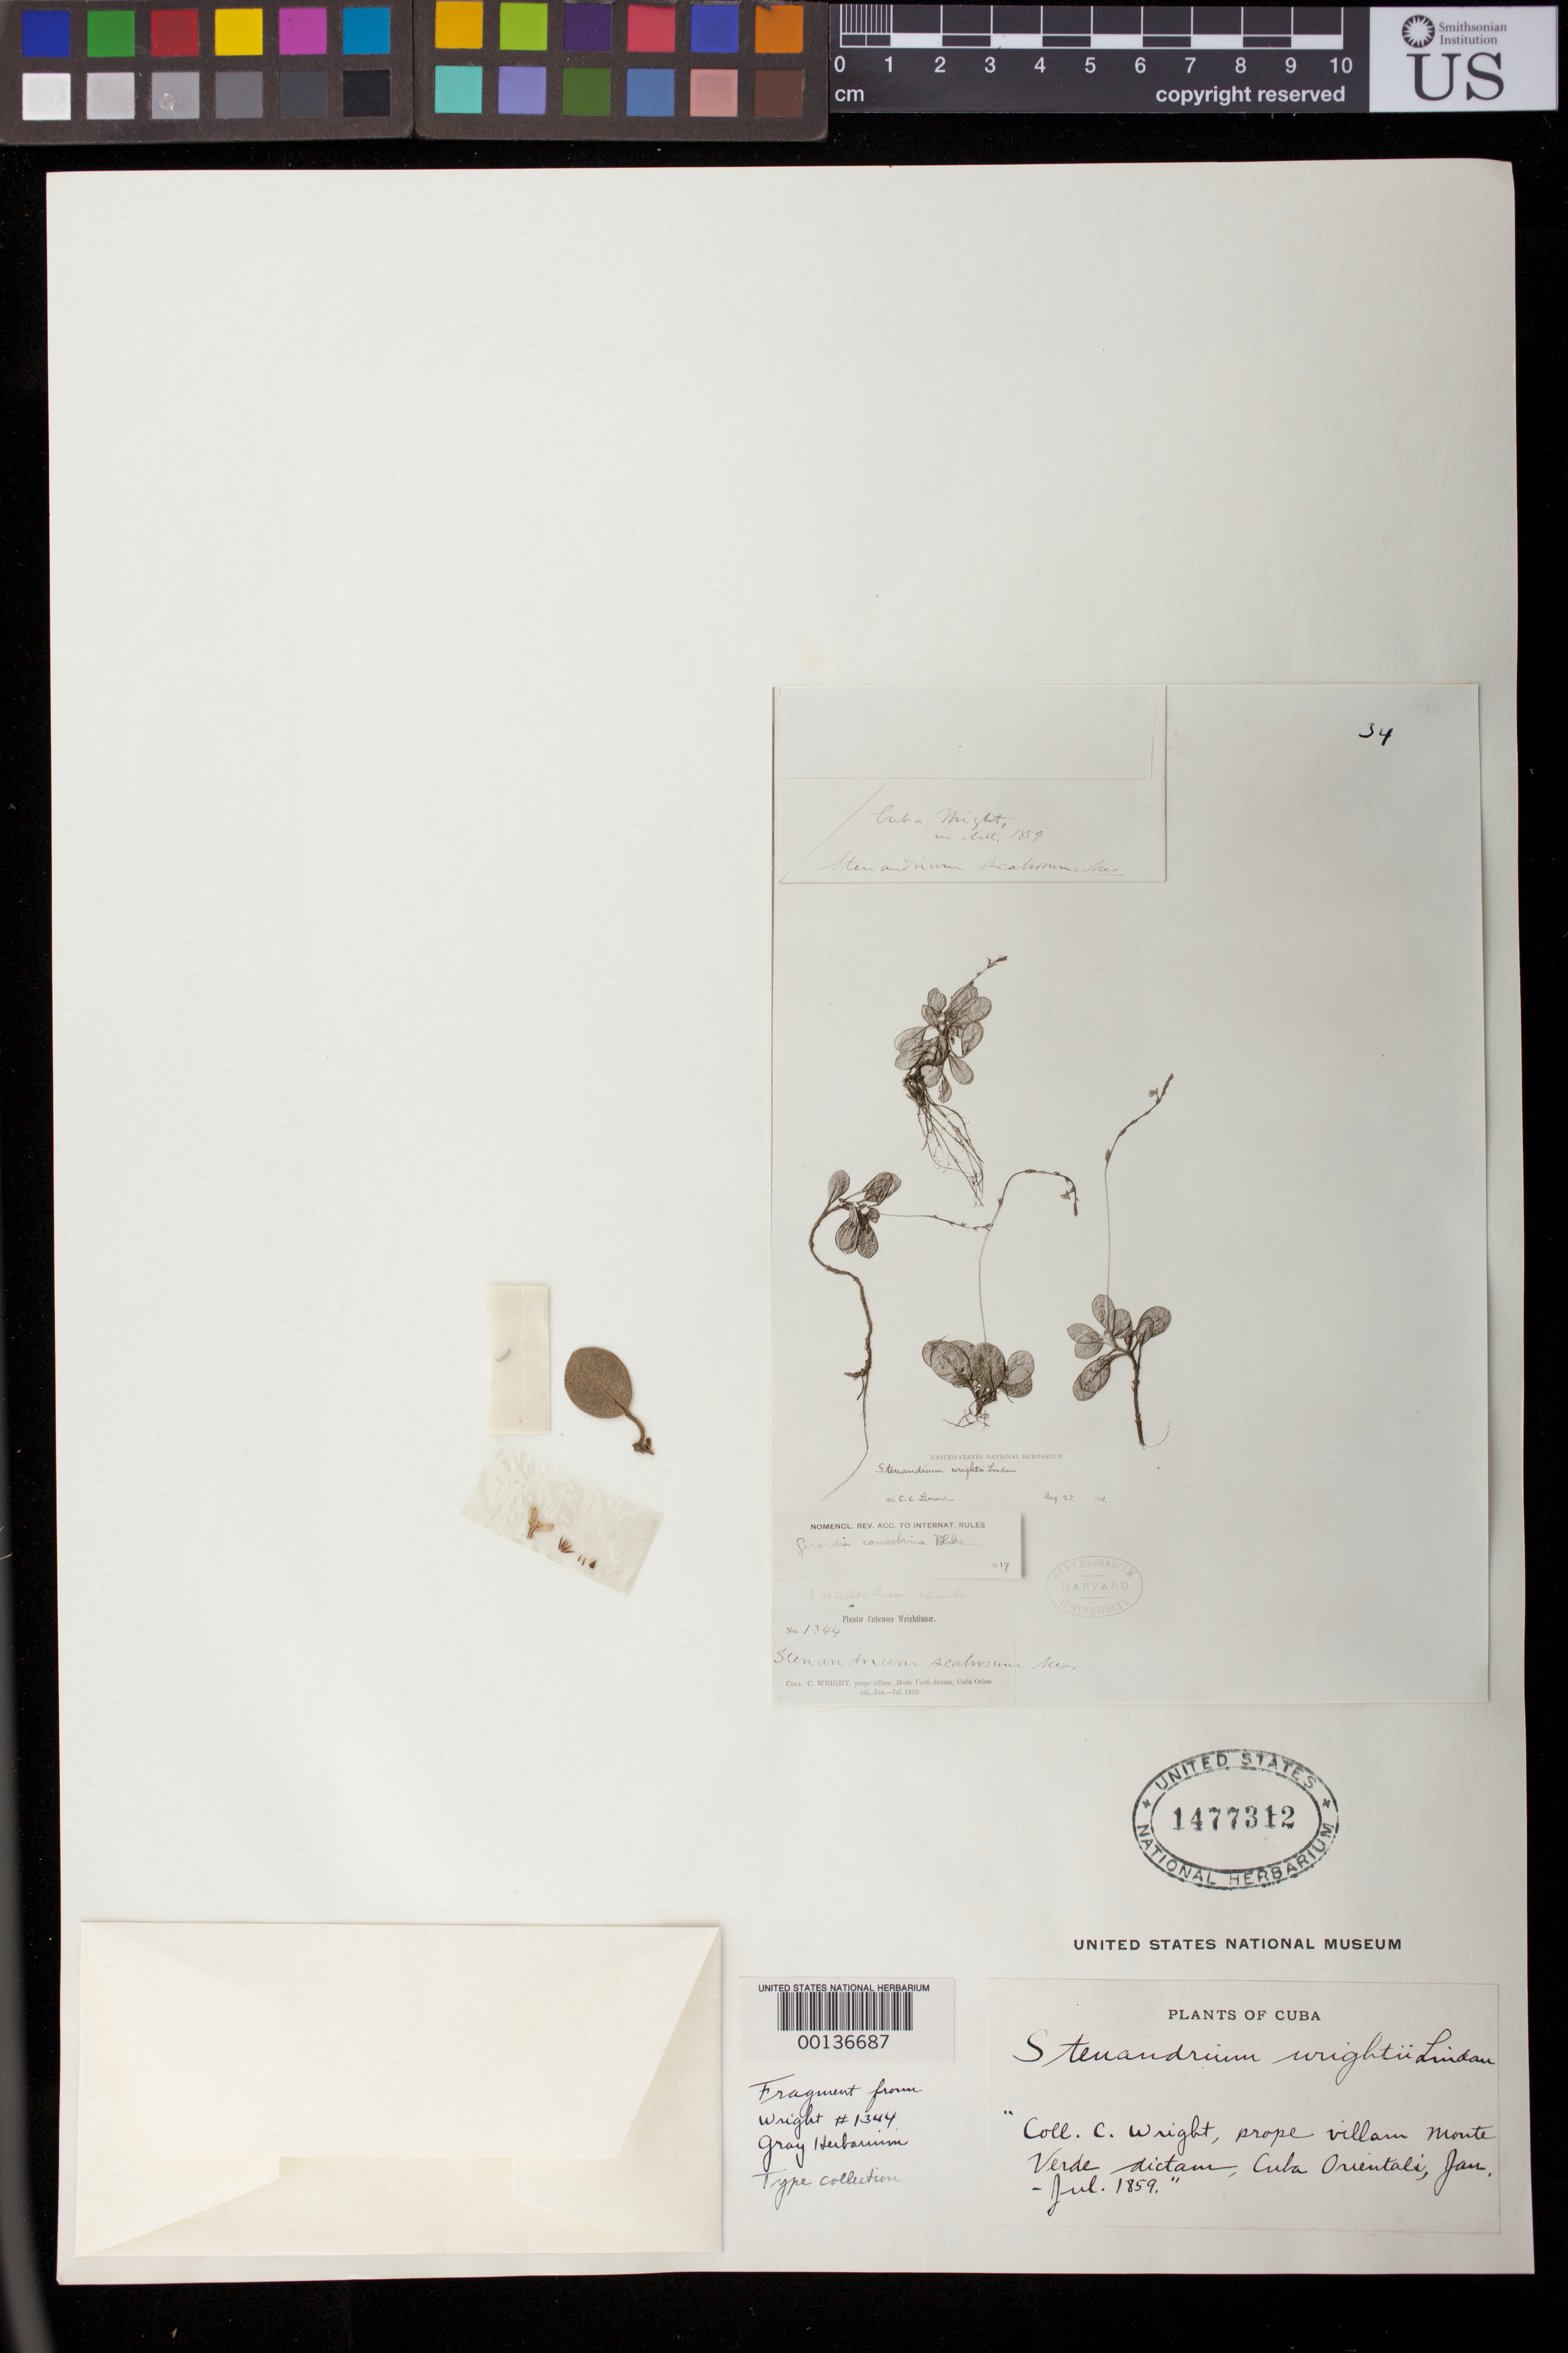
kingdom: Plantae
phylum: Tracheophyta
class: Magnoliopsida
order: Lamiales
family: Acanthaceae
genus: Stenandrium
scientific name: Stenandrium wrightii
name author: Lindau in Urb.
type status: Isotype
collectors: C. Wright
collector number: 1344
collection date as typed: Jan 1859 to -- Jul 1859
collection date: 1859-01/1859-07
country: Cuba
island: Greater Antilles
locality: Prope villam Monte Verde.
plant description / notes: Photograph and fragmentary material of type specimen ex Gray Herb. (GH/HUH)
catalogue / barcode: US 1477312